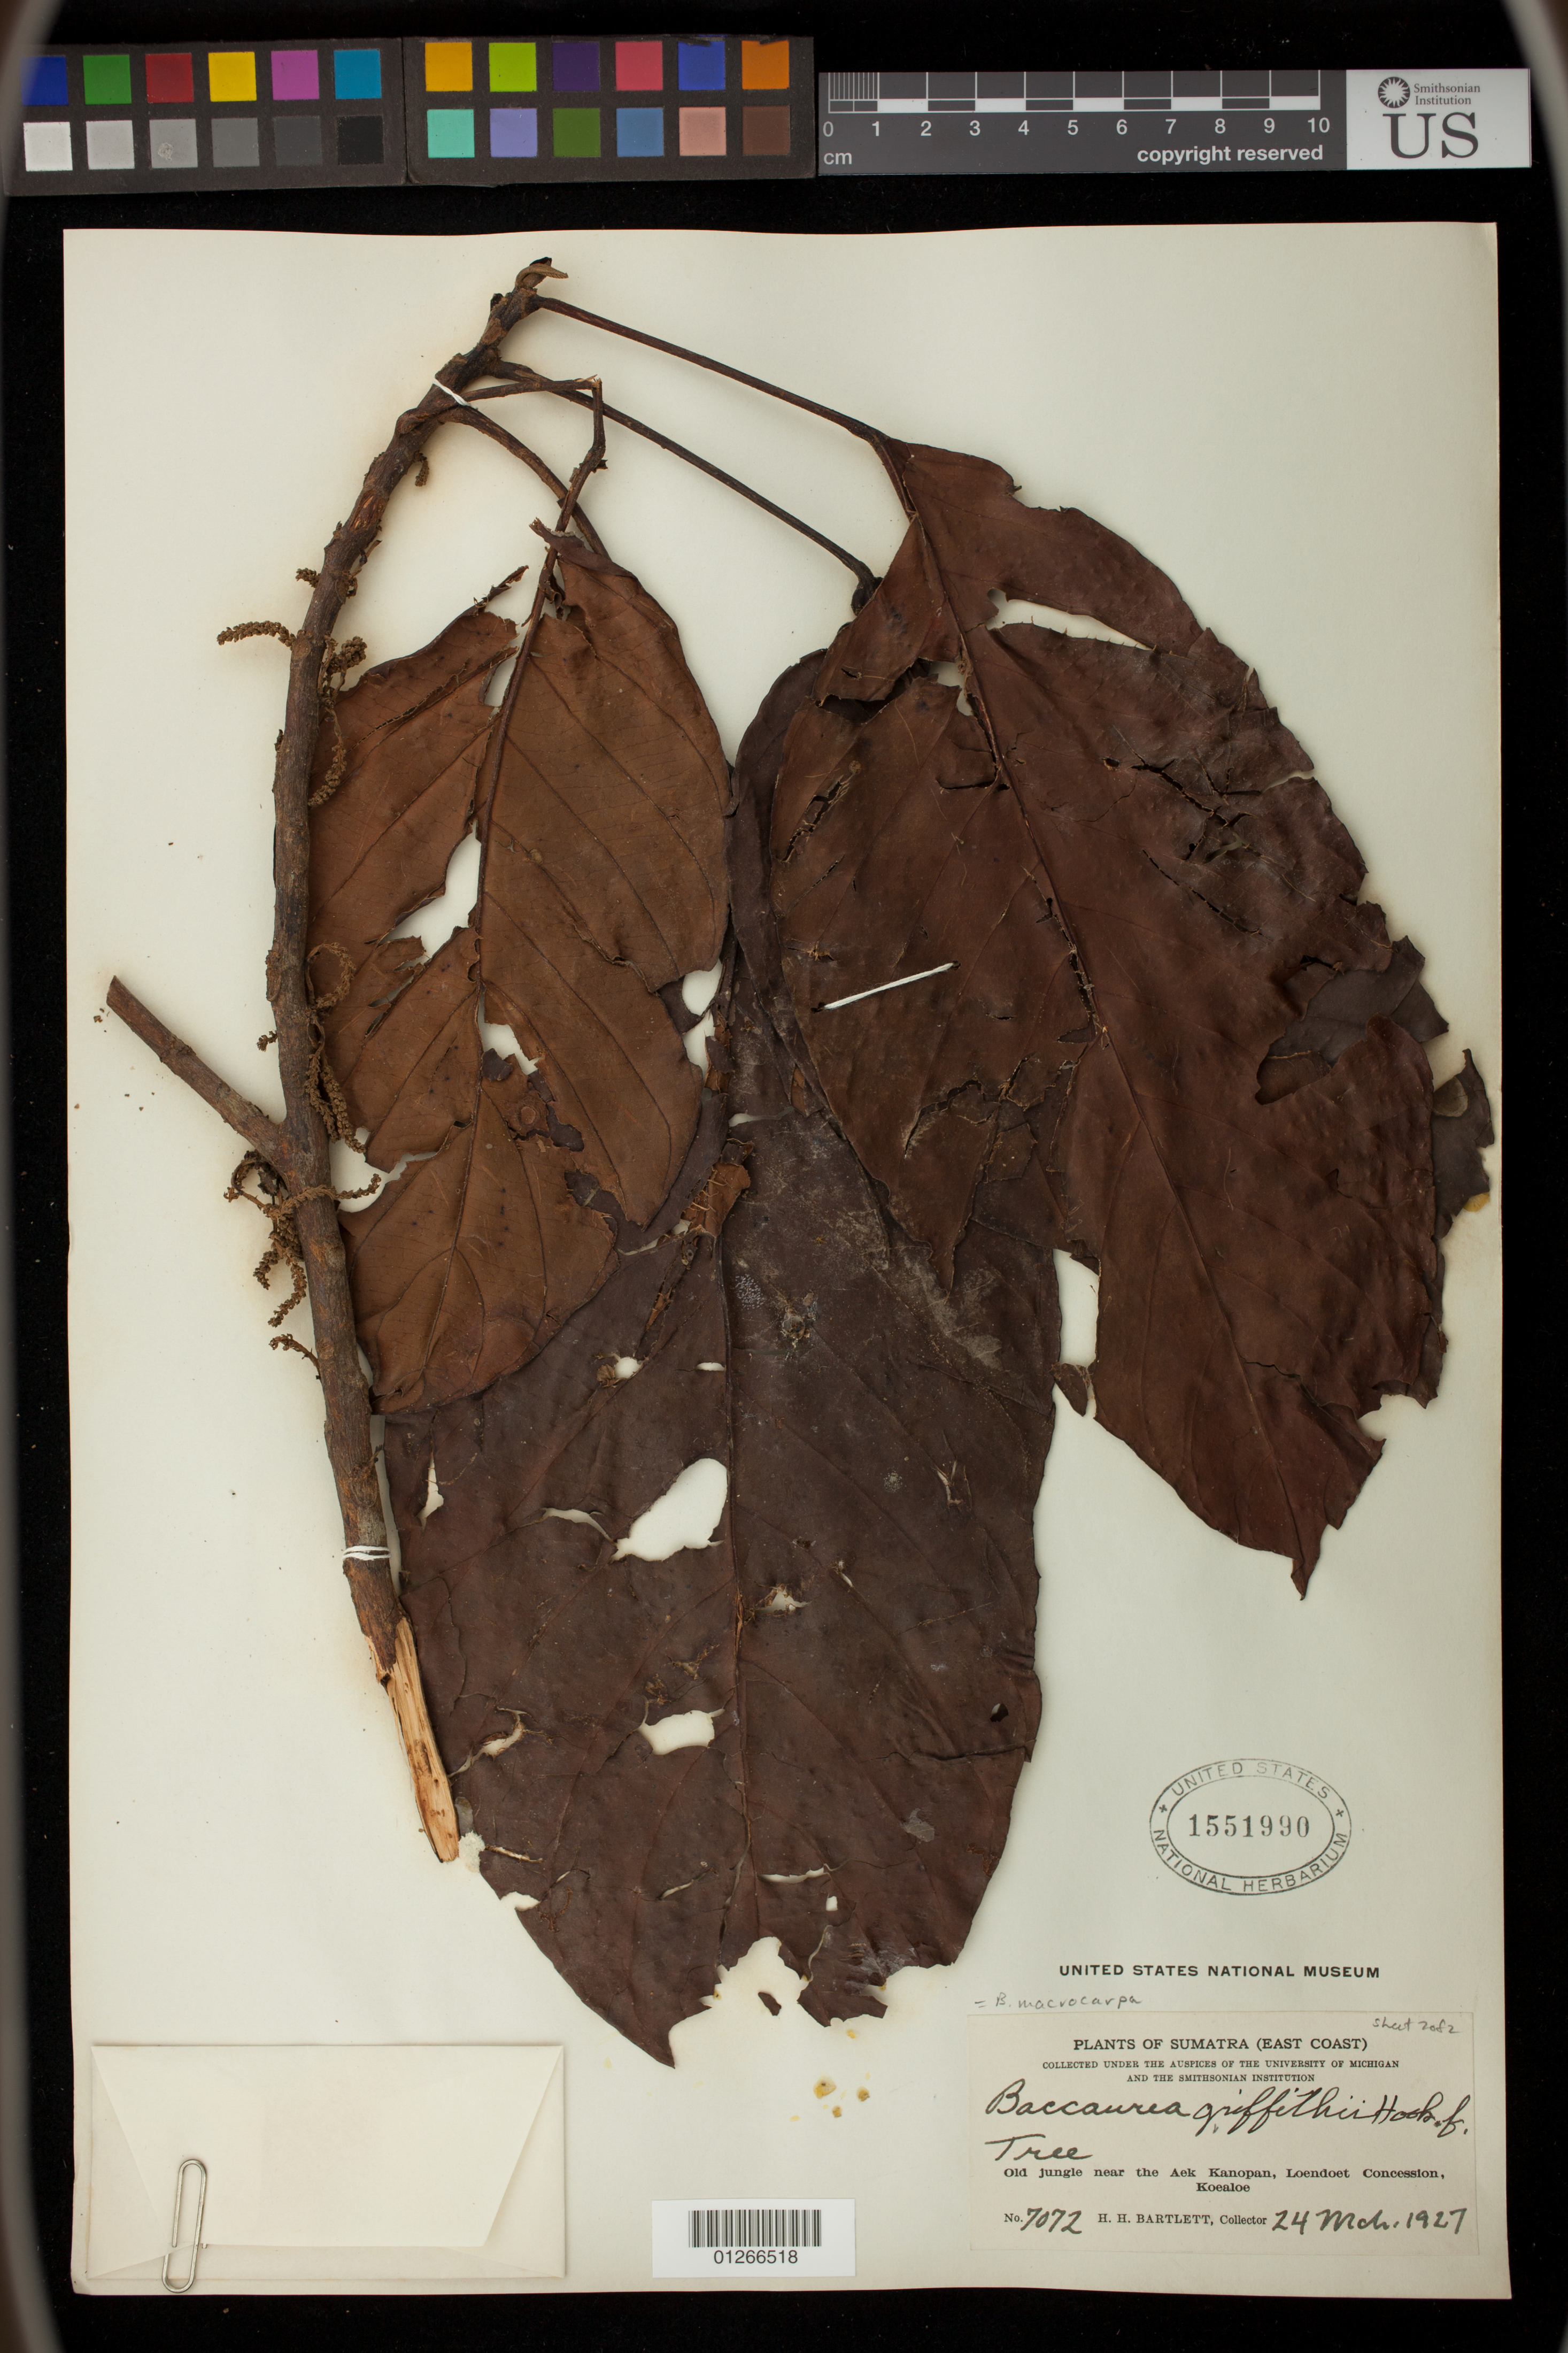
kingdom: Plantae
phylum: Tracheophyta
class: Magnoliopsida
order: Malpighiales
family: Phyllanthaceae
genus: Baccaurea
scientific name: Baccaurea macrocarpa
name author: (Miq.) Müll. Arg.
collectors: H. H. Bartlett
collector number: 7072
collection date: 1927-03-24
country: Indonesia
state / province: Sumatra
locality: Old jungle near the Aek Kanopan, Loendoet Concession, Koealoe.